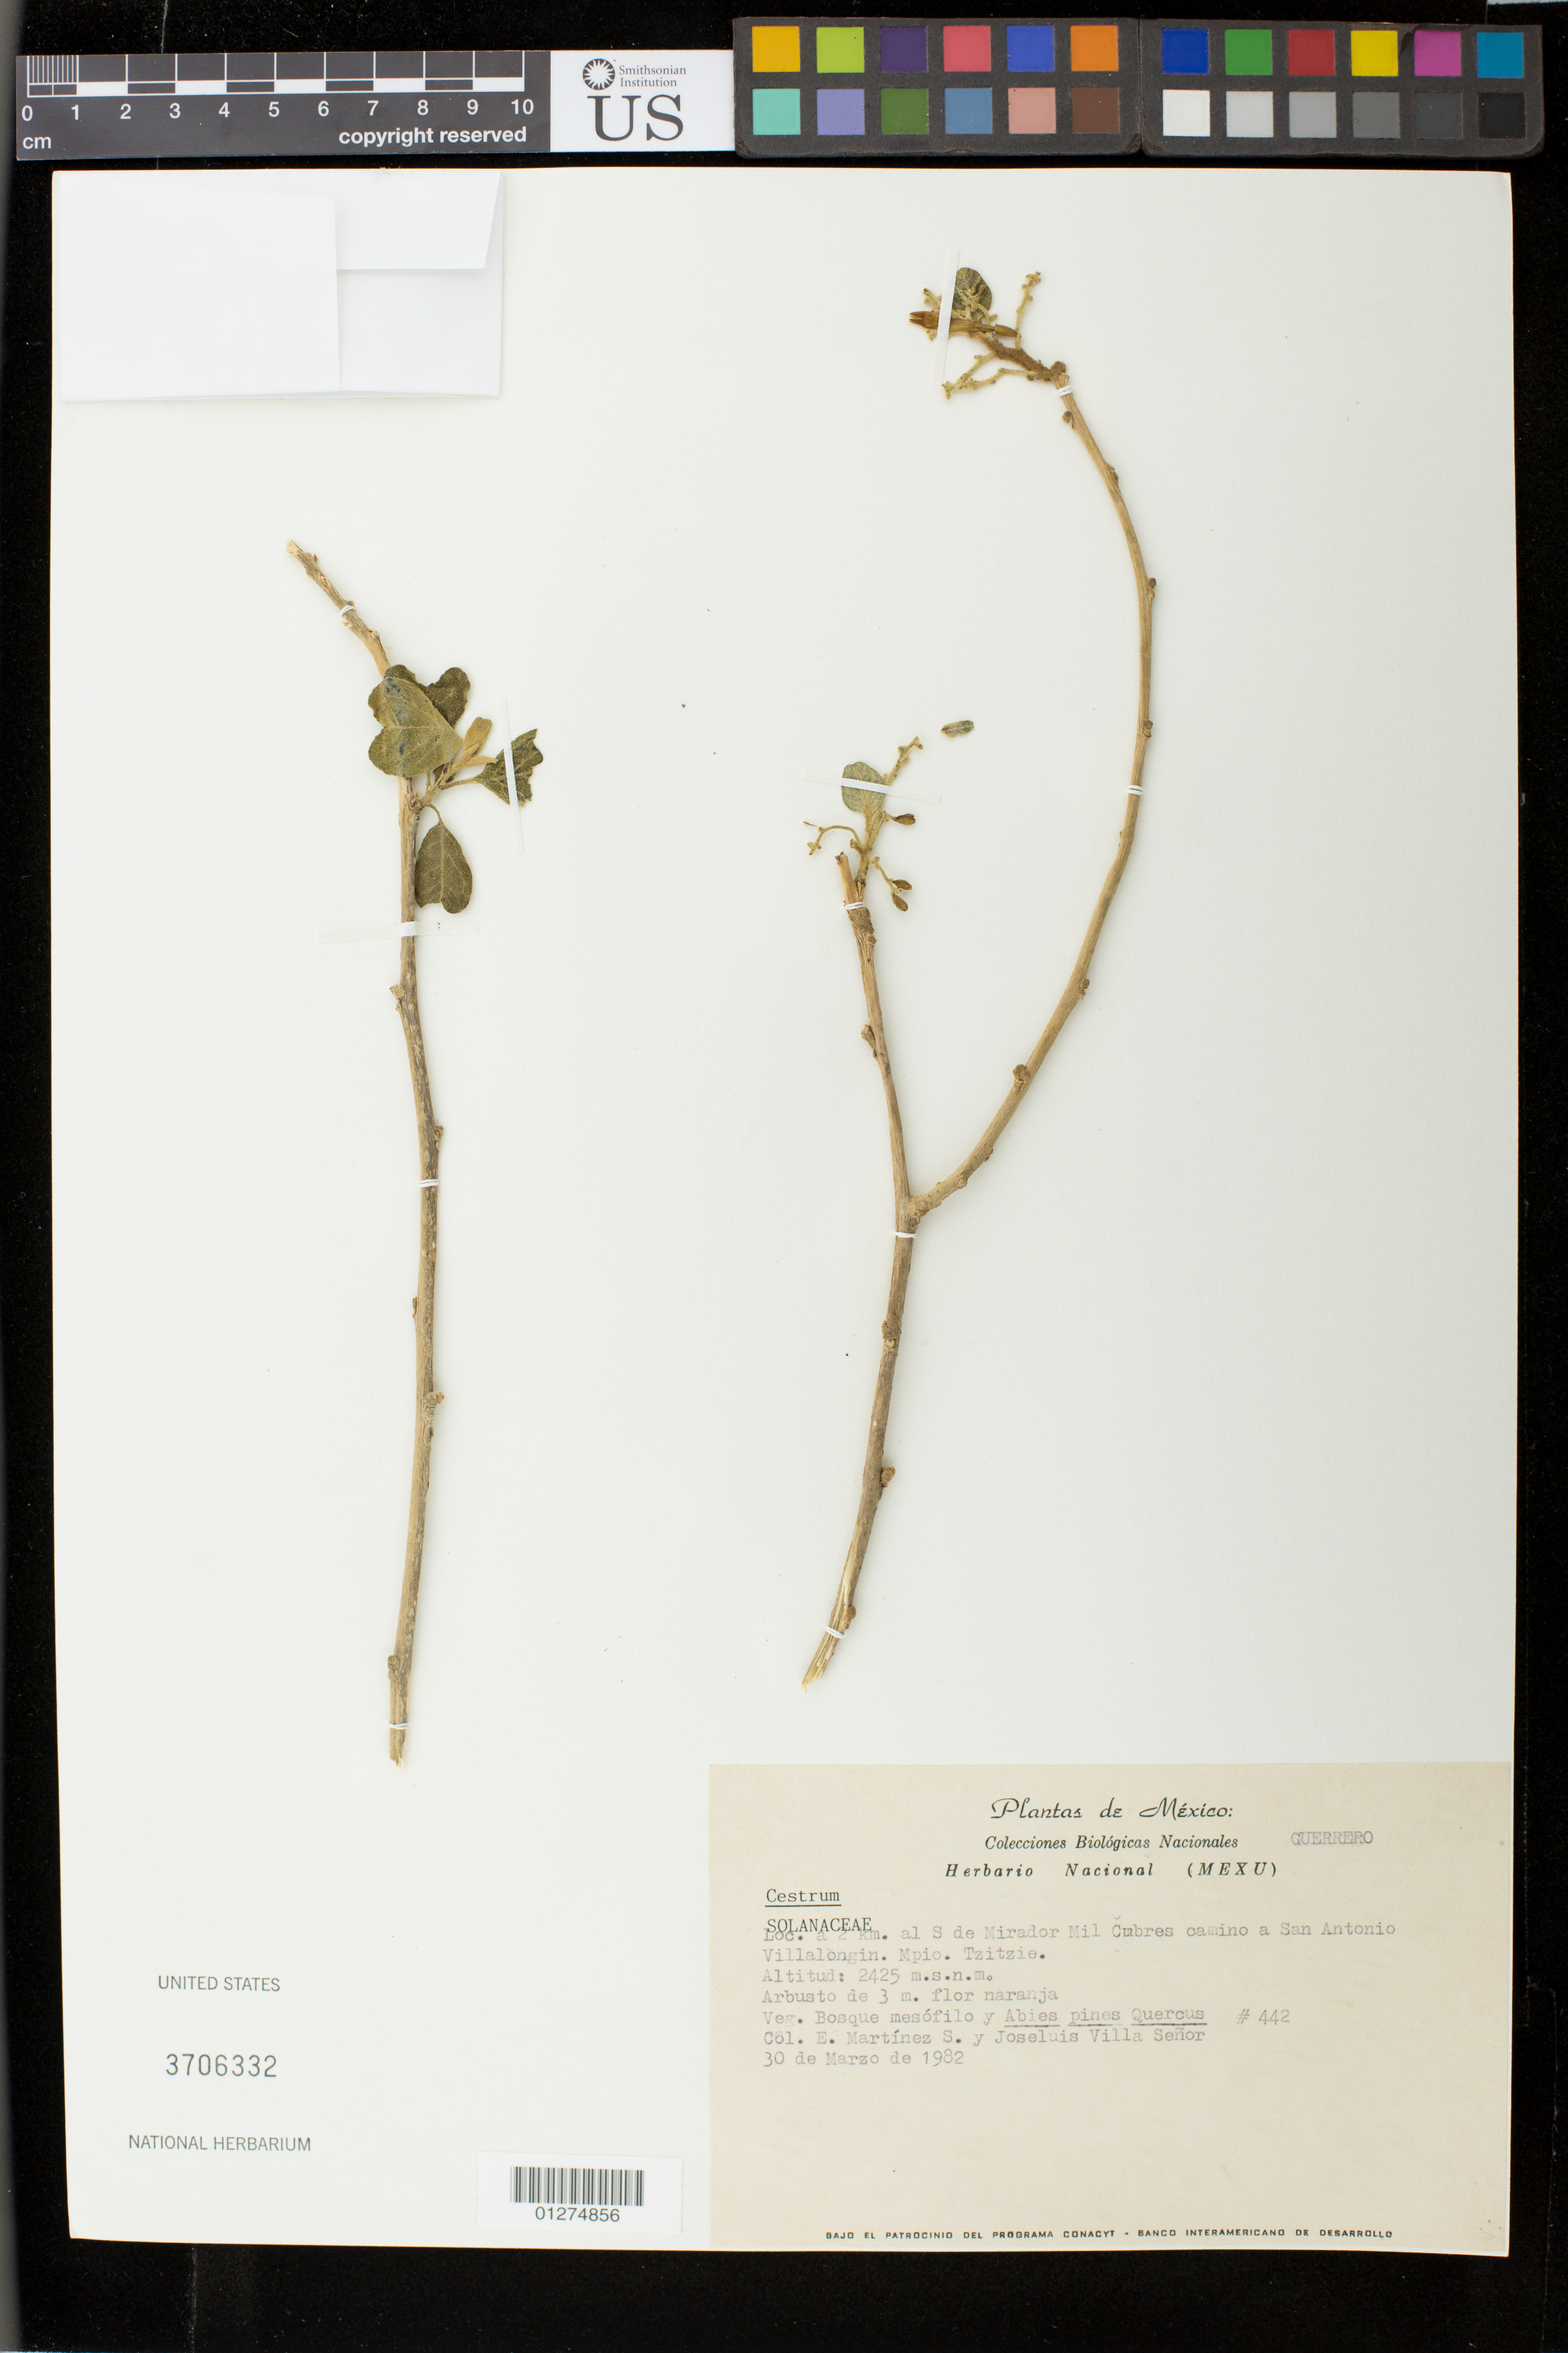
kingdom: Plantae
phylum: Tracheophyta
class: Magnoliopsida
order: Solanales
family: Solanaceae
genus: Cestrum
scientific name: Cestrum sp.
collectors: E. Martínez S. & J. Villa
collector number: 442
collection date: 1982-03-30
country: Mexico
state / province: Guerrero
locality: A 2 Km. al S de Mirador Mil Cubres camino a San Antonio Villalongin. Mpio. Tzitzie.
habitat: bosque mesofilo y Abies pines Quercus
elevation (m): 2425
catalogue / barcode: US 3706332